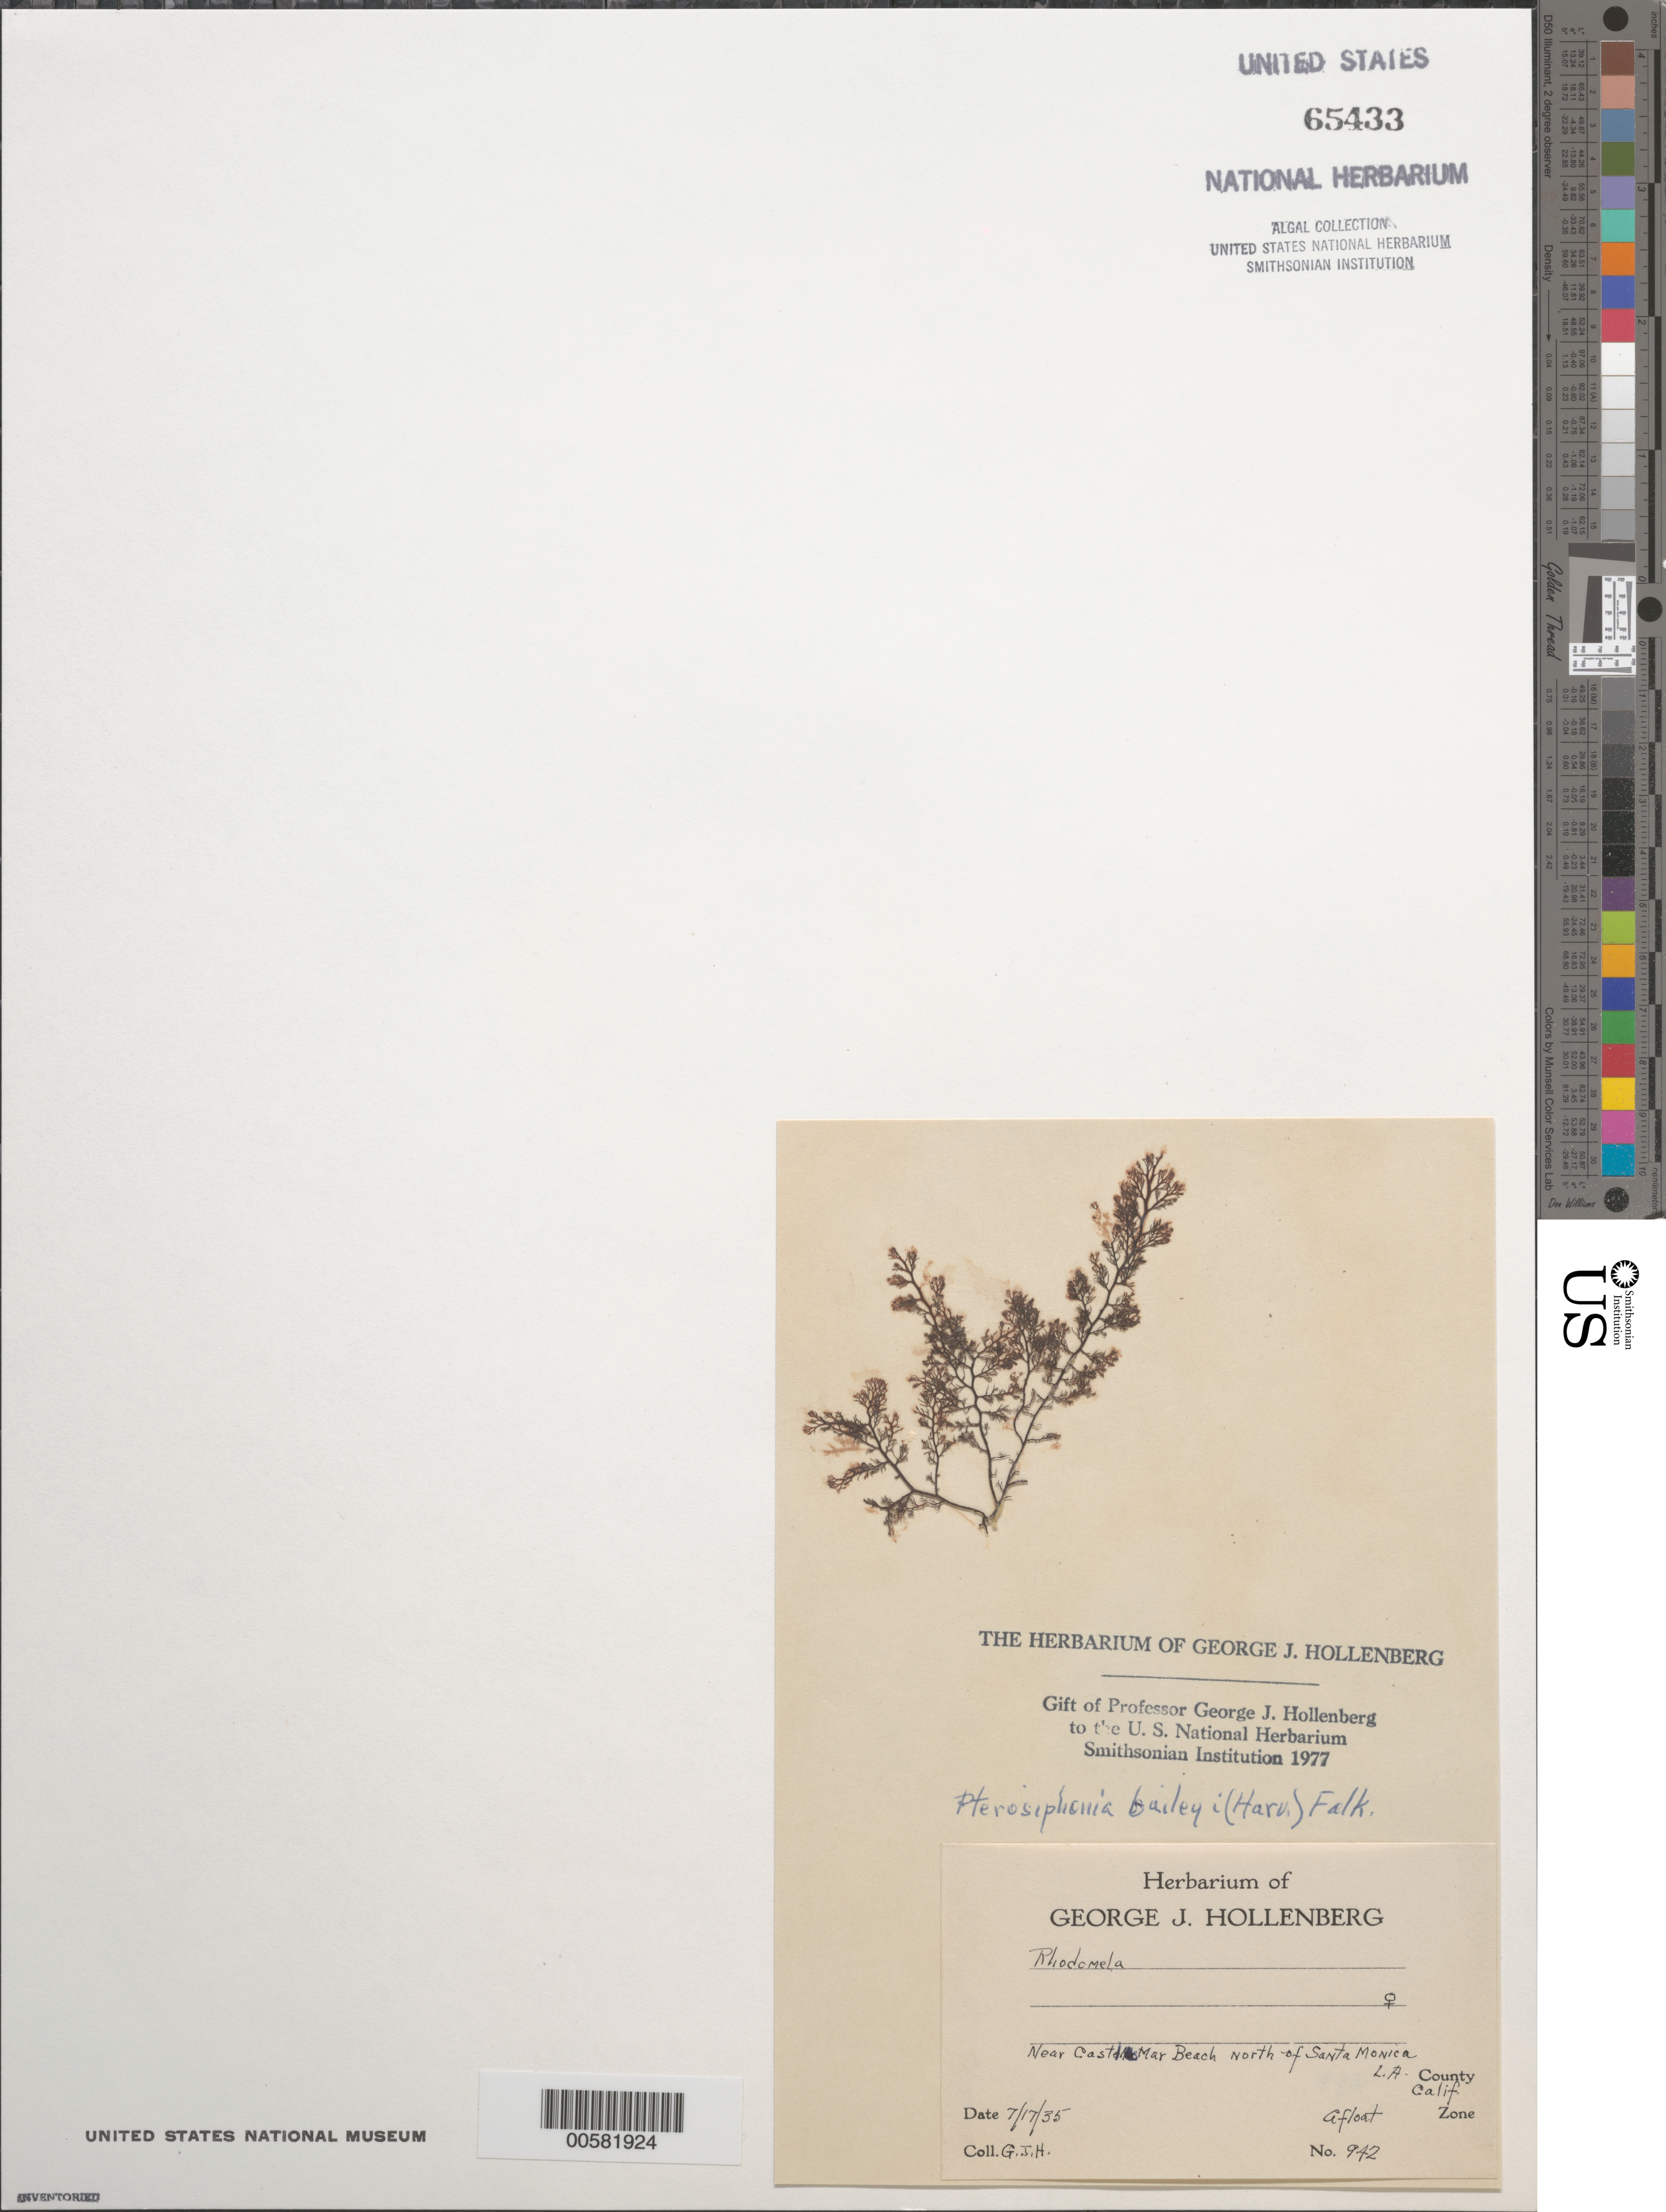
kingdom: Plantae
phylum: Rhodophyta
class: Florideophyceae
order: Ceramiales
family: Rhodomelaceae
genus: Symphyocladiella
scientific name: Symphyocladiella baileyi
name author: (Harvey) D.E.Bustamante et al.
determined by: Algae name updating Project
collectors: G. Hollenberg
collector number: GJH 942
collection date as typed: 17 Jul 1935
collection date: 1935-07-17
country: United States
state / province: California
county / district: Los Angeles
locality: Near Castle Mar Beach, north of Santa Monica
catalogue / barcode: US 65433